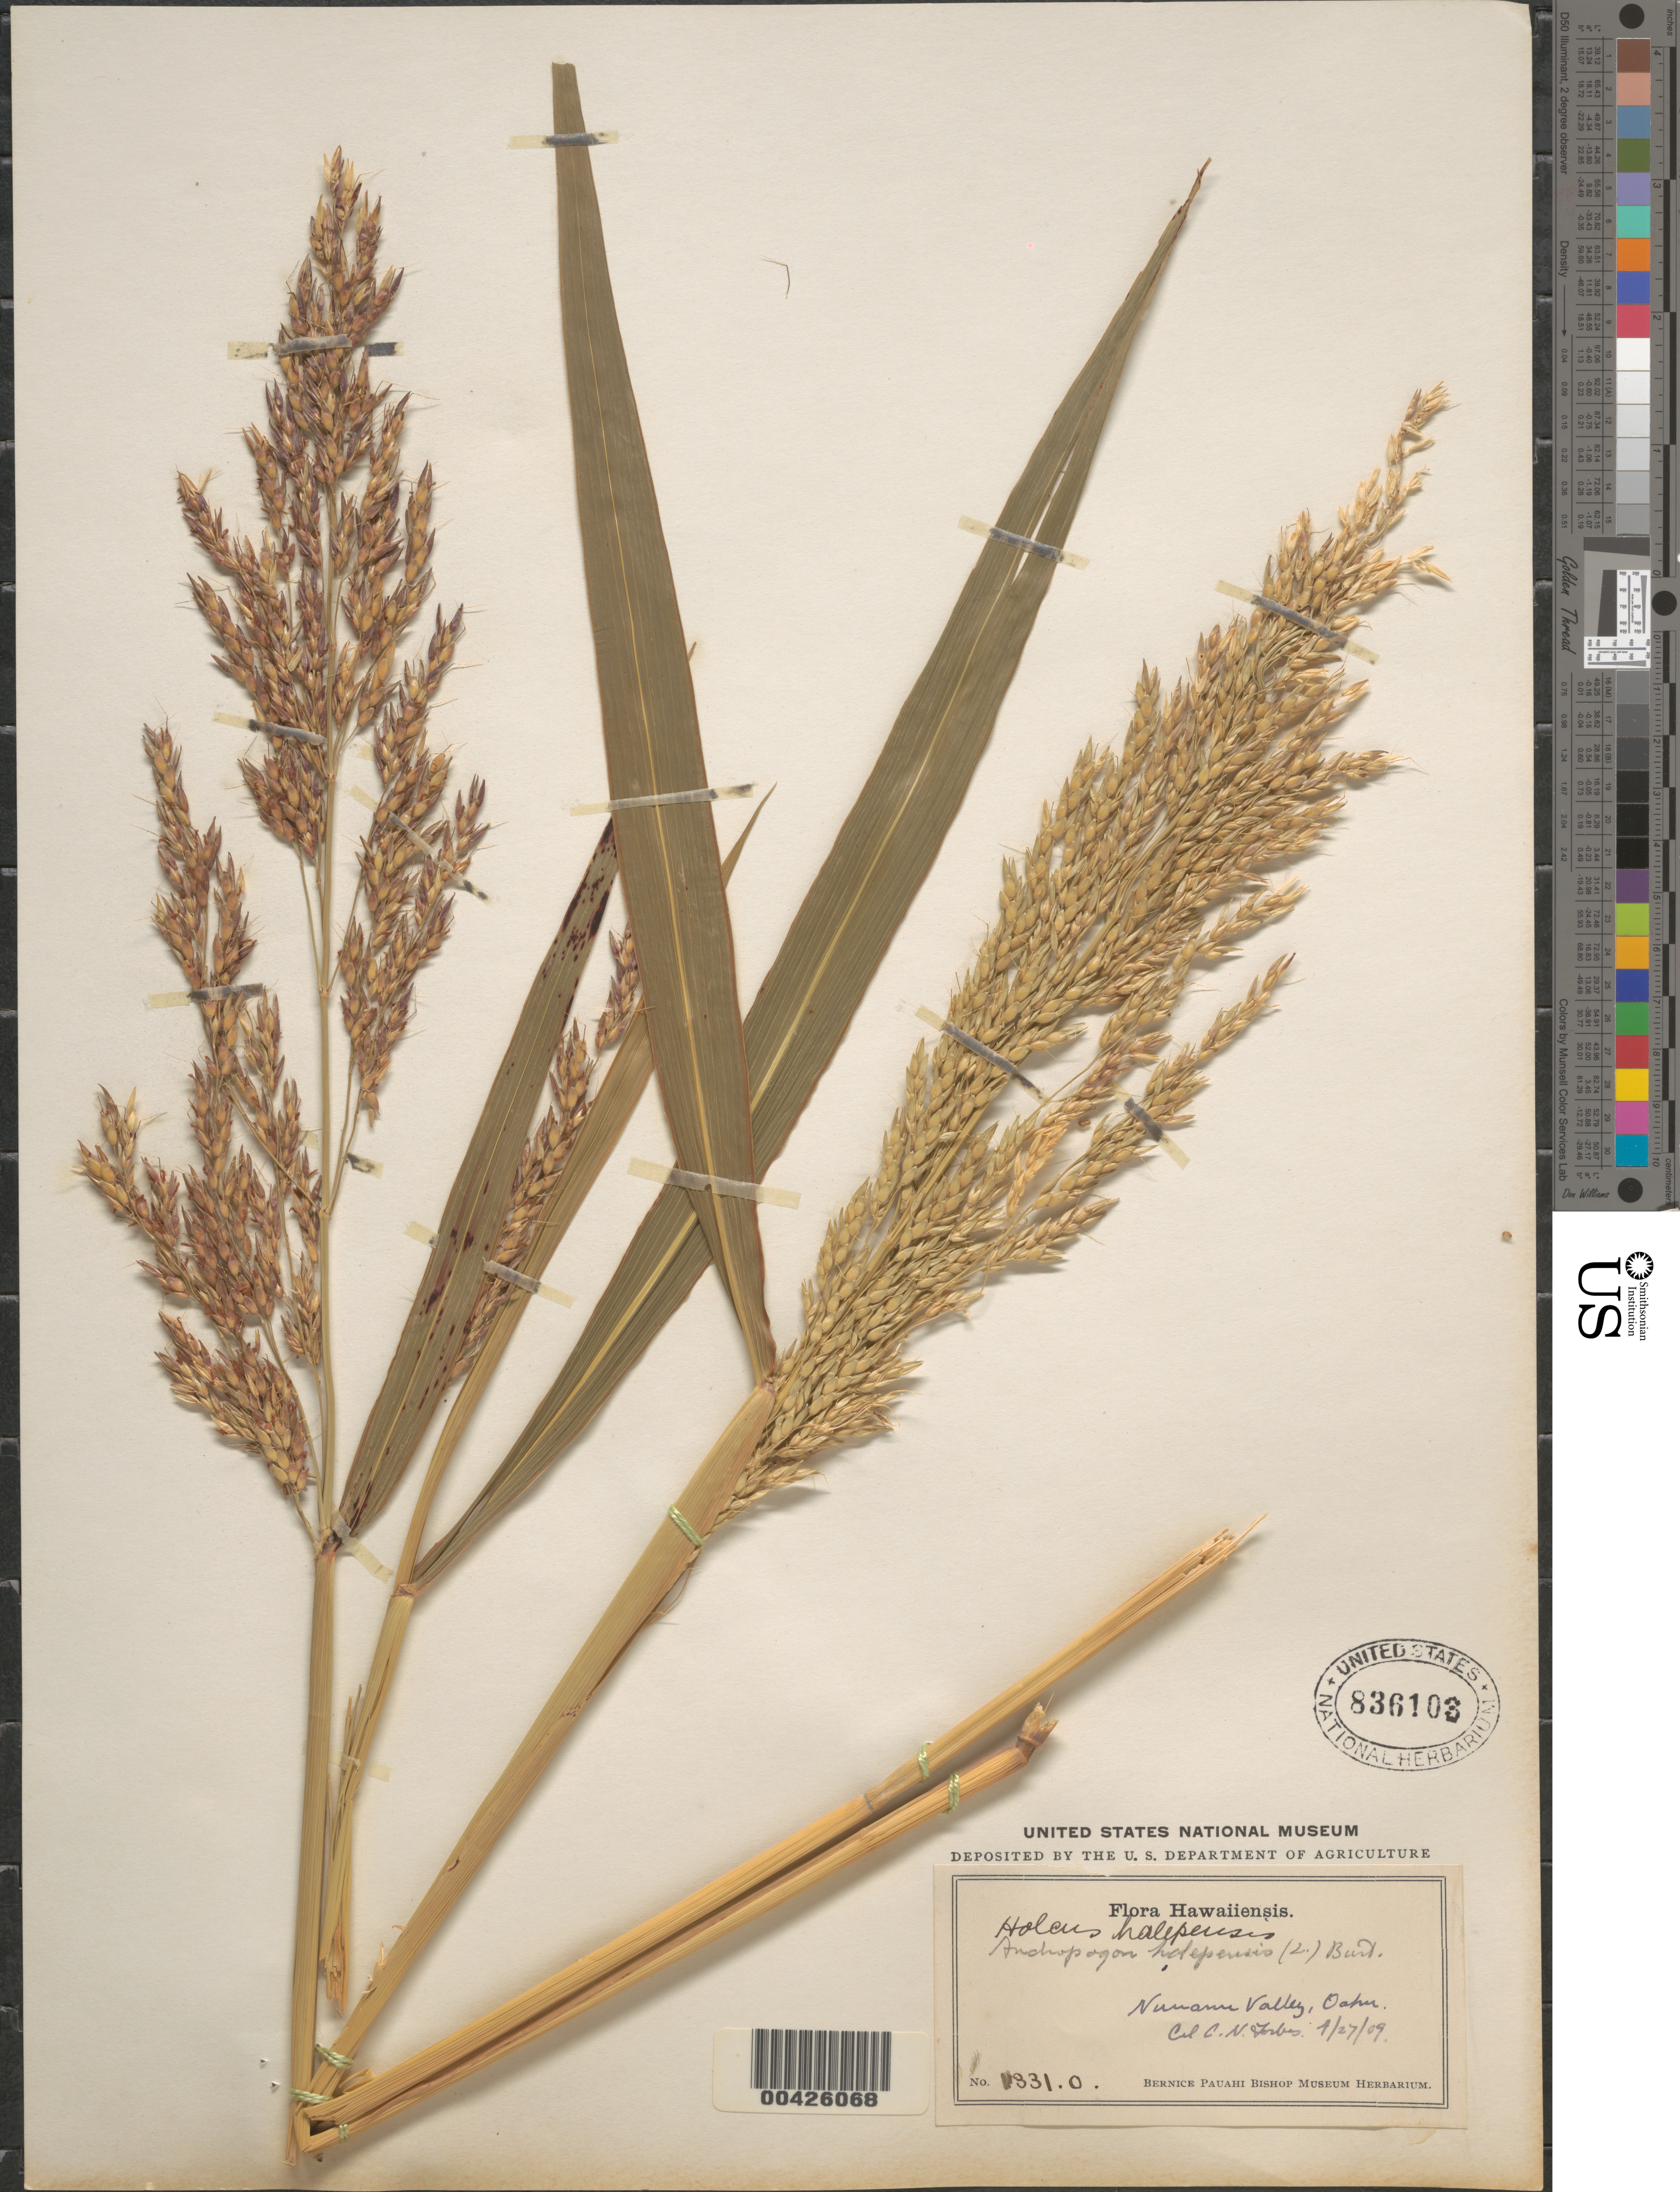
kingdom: Plantae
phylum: Tracheophyta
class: Liliopsida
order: Poales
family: Poaceae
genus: Sorghum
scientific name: Sorghum halepense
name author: (L.) Pers.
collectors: C. N. Forbes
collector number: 331.O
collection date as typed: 27 Apr 1909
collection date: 1909-04-27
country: United States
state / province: Hawaii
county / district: Honolulu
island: Oahu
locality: Nuuanu Valley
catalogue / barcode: US 836103